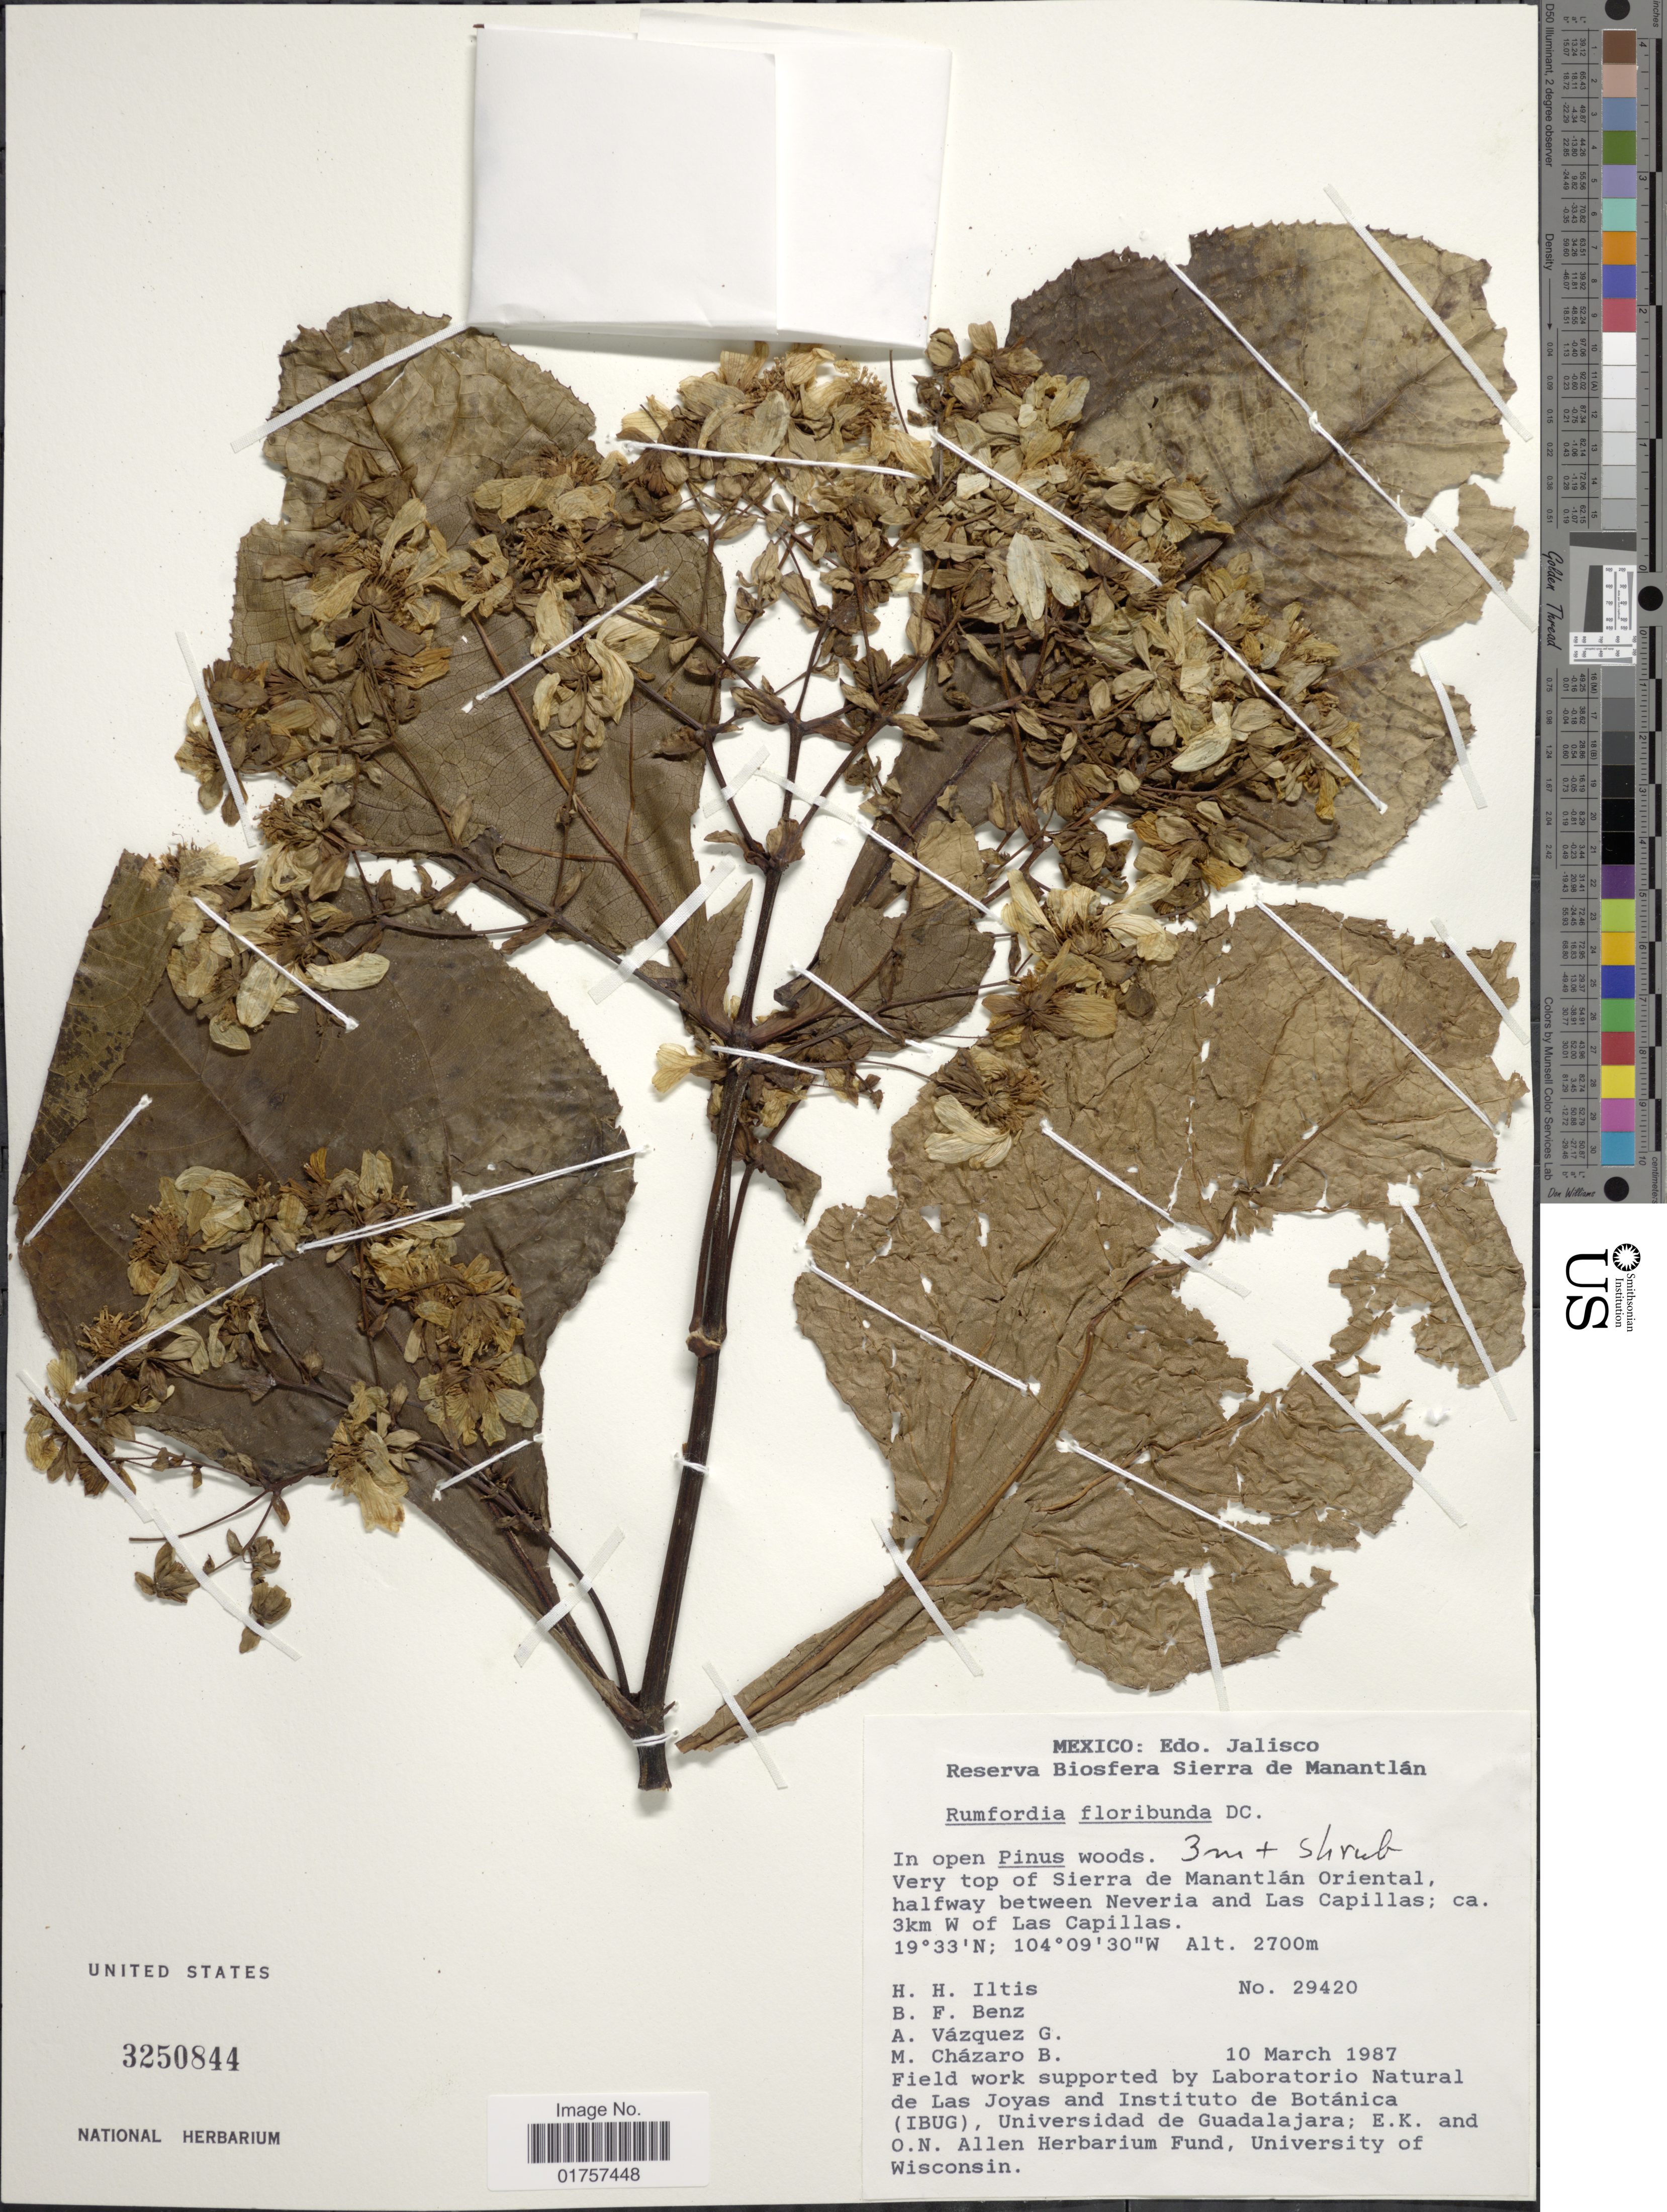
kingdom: Plantae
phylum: Tracheophyta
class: Magnoliopsida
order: Asterales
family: Asteraceae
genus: Rumfordia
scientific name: Rumfordia floribunda var. jaliscensis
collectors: H. H. Iltis, B. F. Benz, A. Vazquez & M. Chazaro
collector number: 29420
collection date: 1987-03-10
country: Mexico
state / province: Jalisco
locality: Very top of Sierra de Manantlán Oriental, halfway between Neveria and Las Capillas; ca. 3km W of Las Capillas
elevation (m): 2700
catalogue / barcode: US 3250844